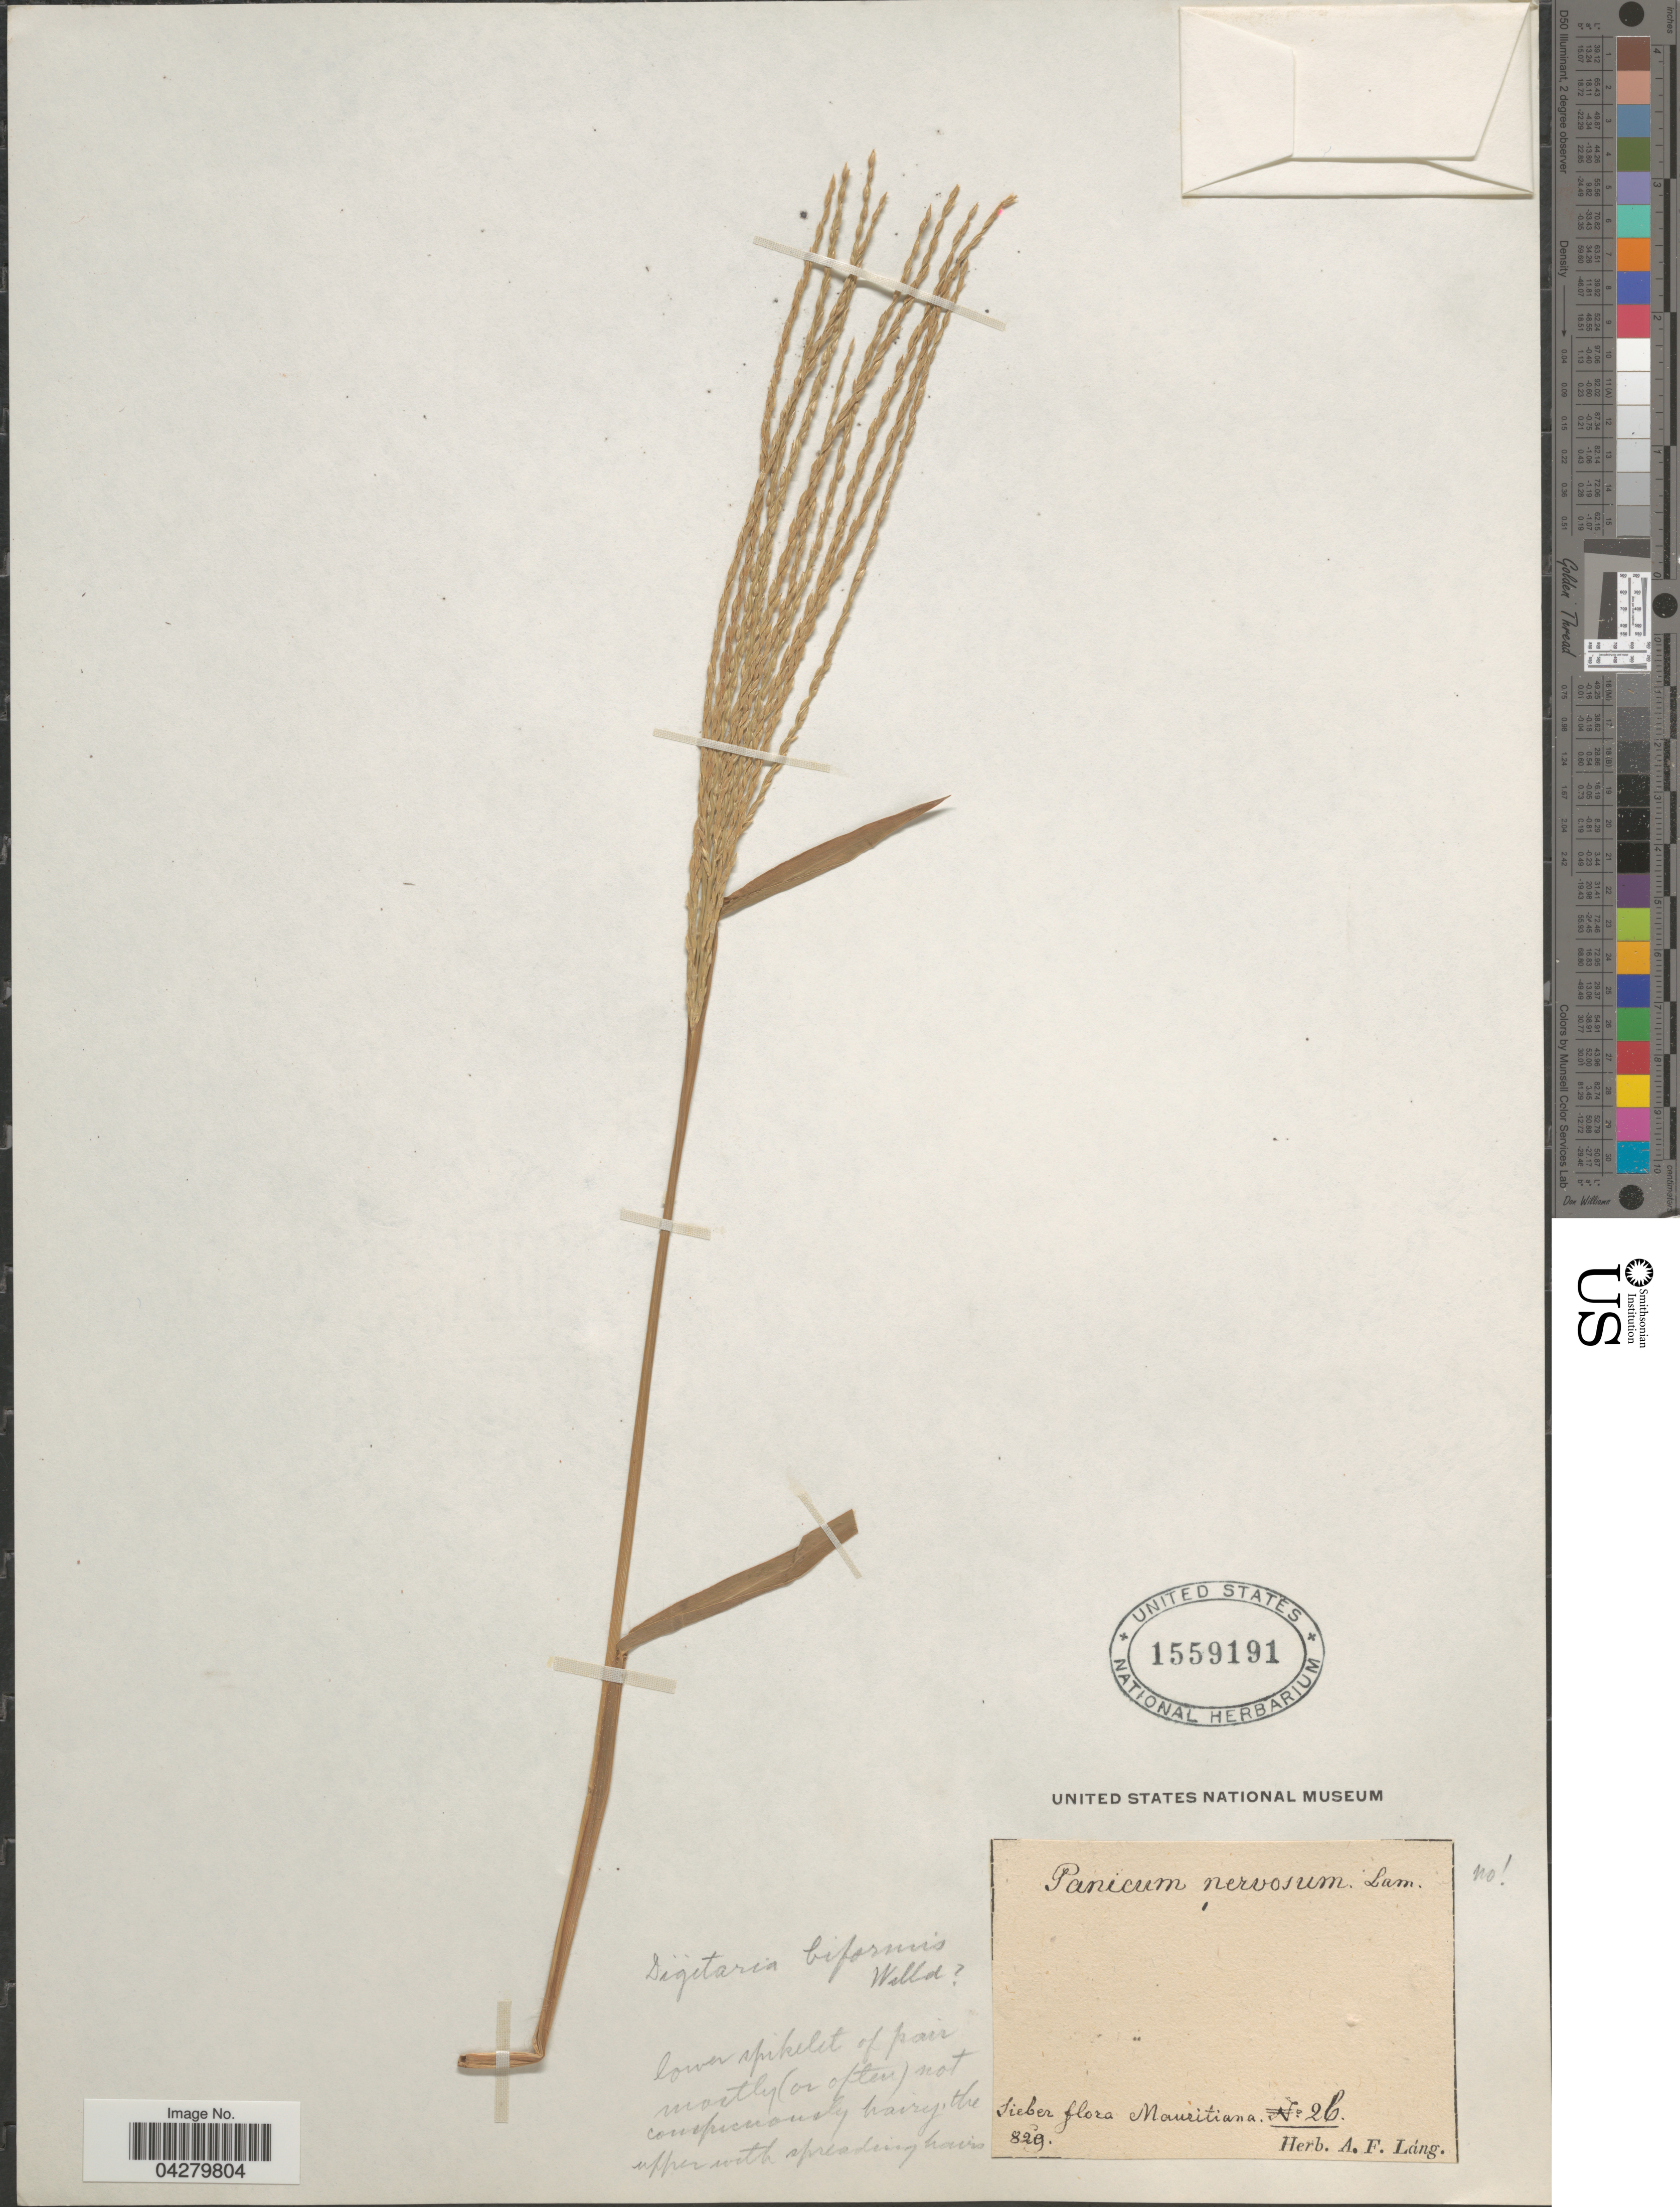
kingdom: Plantae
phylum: Tracheophyta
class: Liliopsida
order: Poales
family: Poaceae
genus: Digitaria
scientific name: Digitaria bicornis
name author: (Lam.) Roem. & Schult.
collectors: -- Sieber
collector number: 26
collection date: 1829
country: Mauritania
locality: Mauritiana.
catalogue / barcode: US 1559191